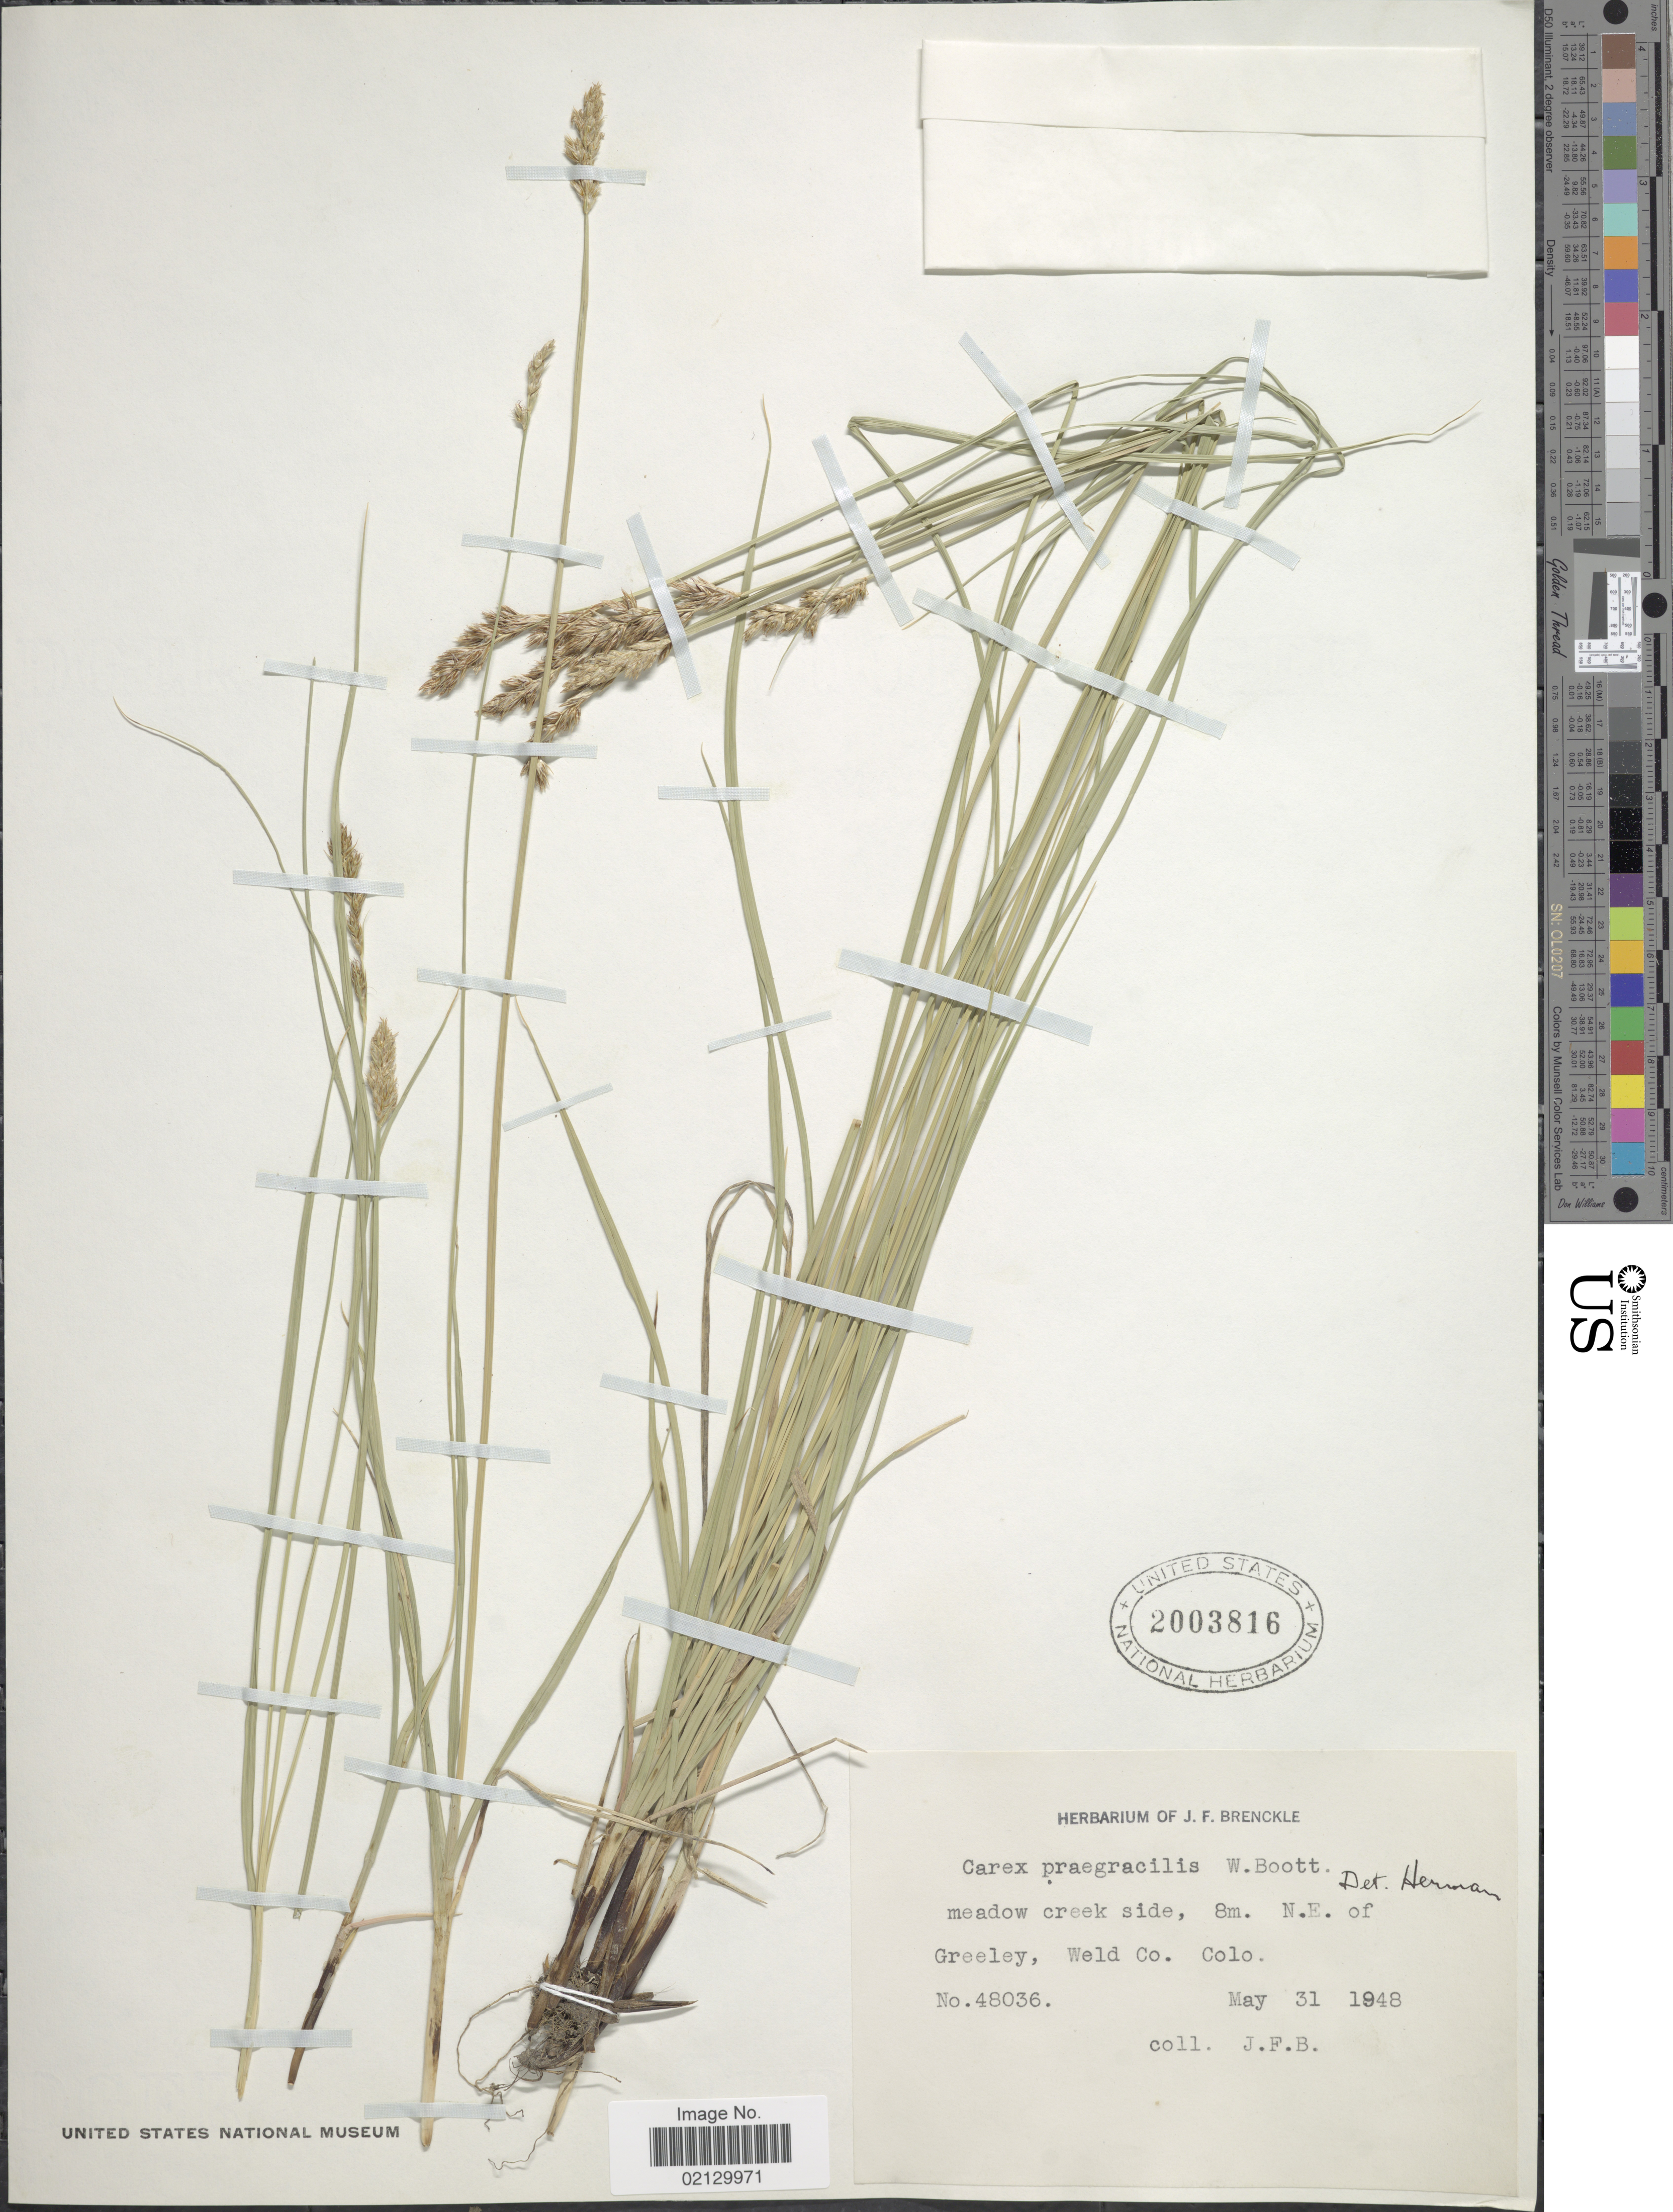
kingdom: Plantae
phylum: Tracheophyta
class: Liliopsida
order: Poales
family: Cyperaceae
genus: Carex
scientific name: Carex praegracilis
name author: W. Boott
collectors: J. Brenckle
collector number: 48036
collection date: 1948-05-31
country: United States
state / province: Colorado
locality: Meadow creek side, 8m, N.E. of Greeley, Weld Co. Colo.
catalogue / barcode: US 2003816